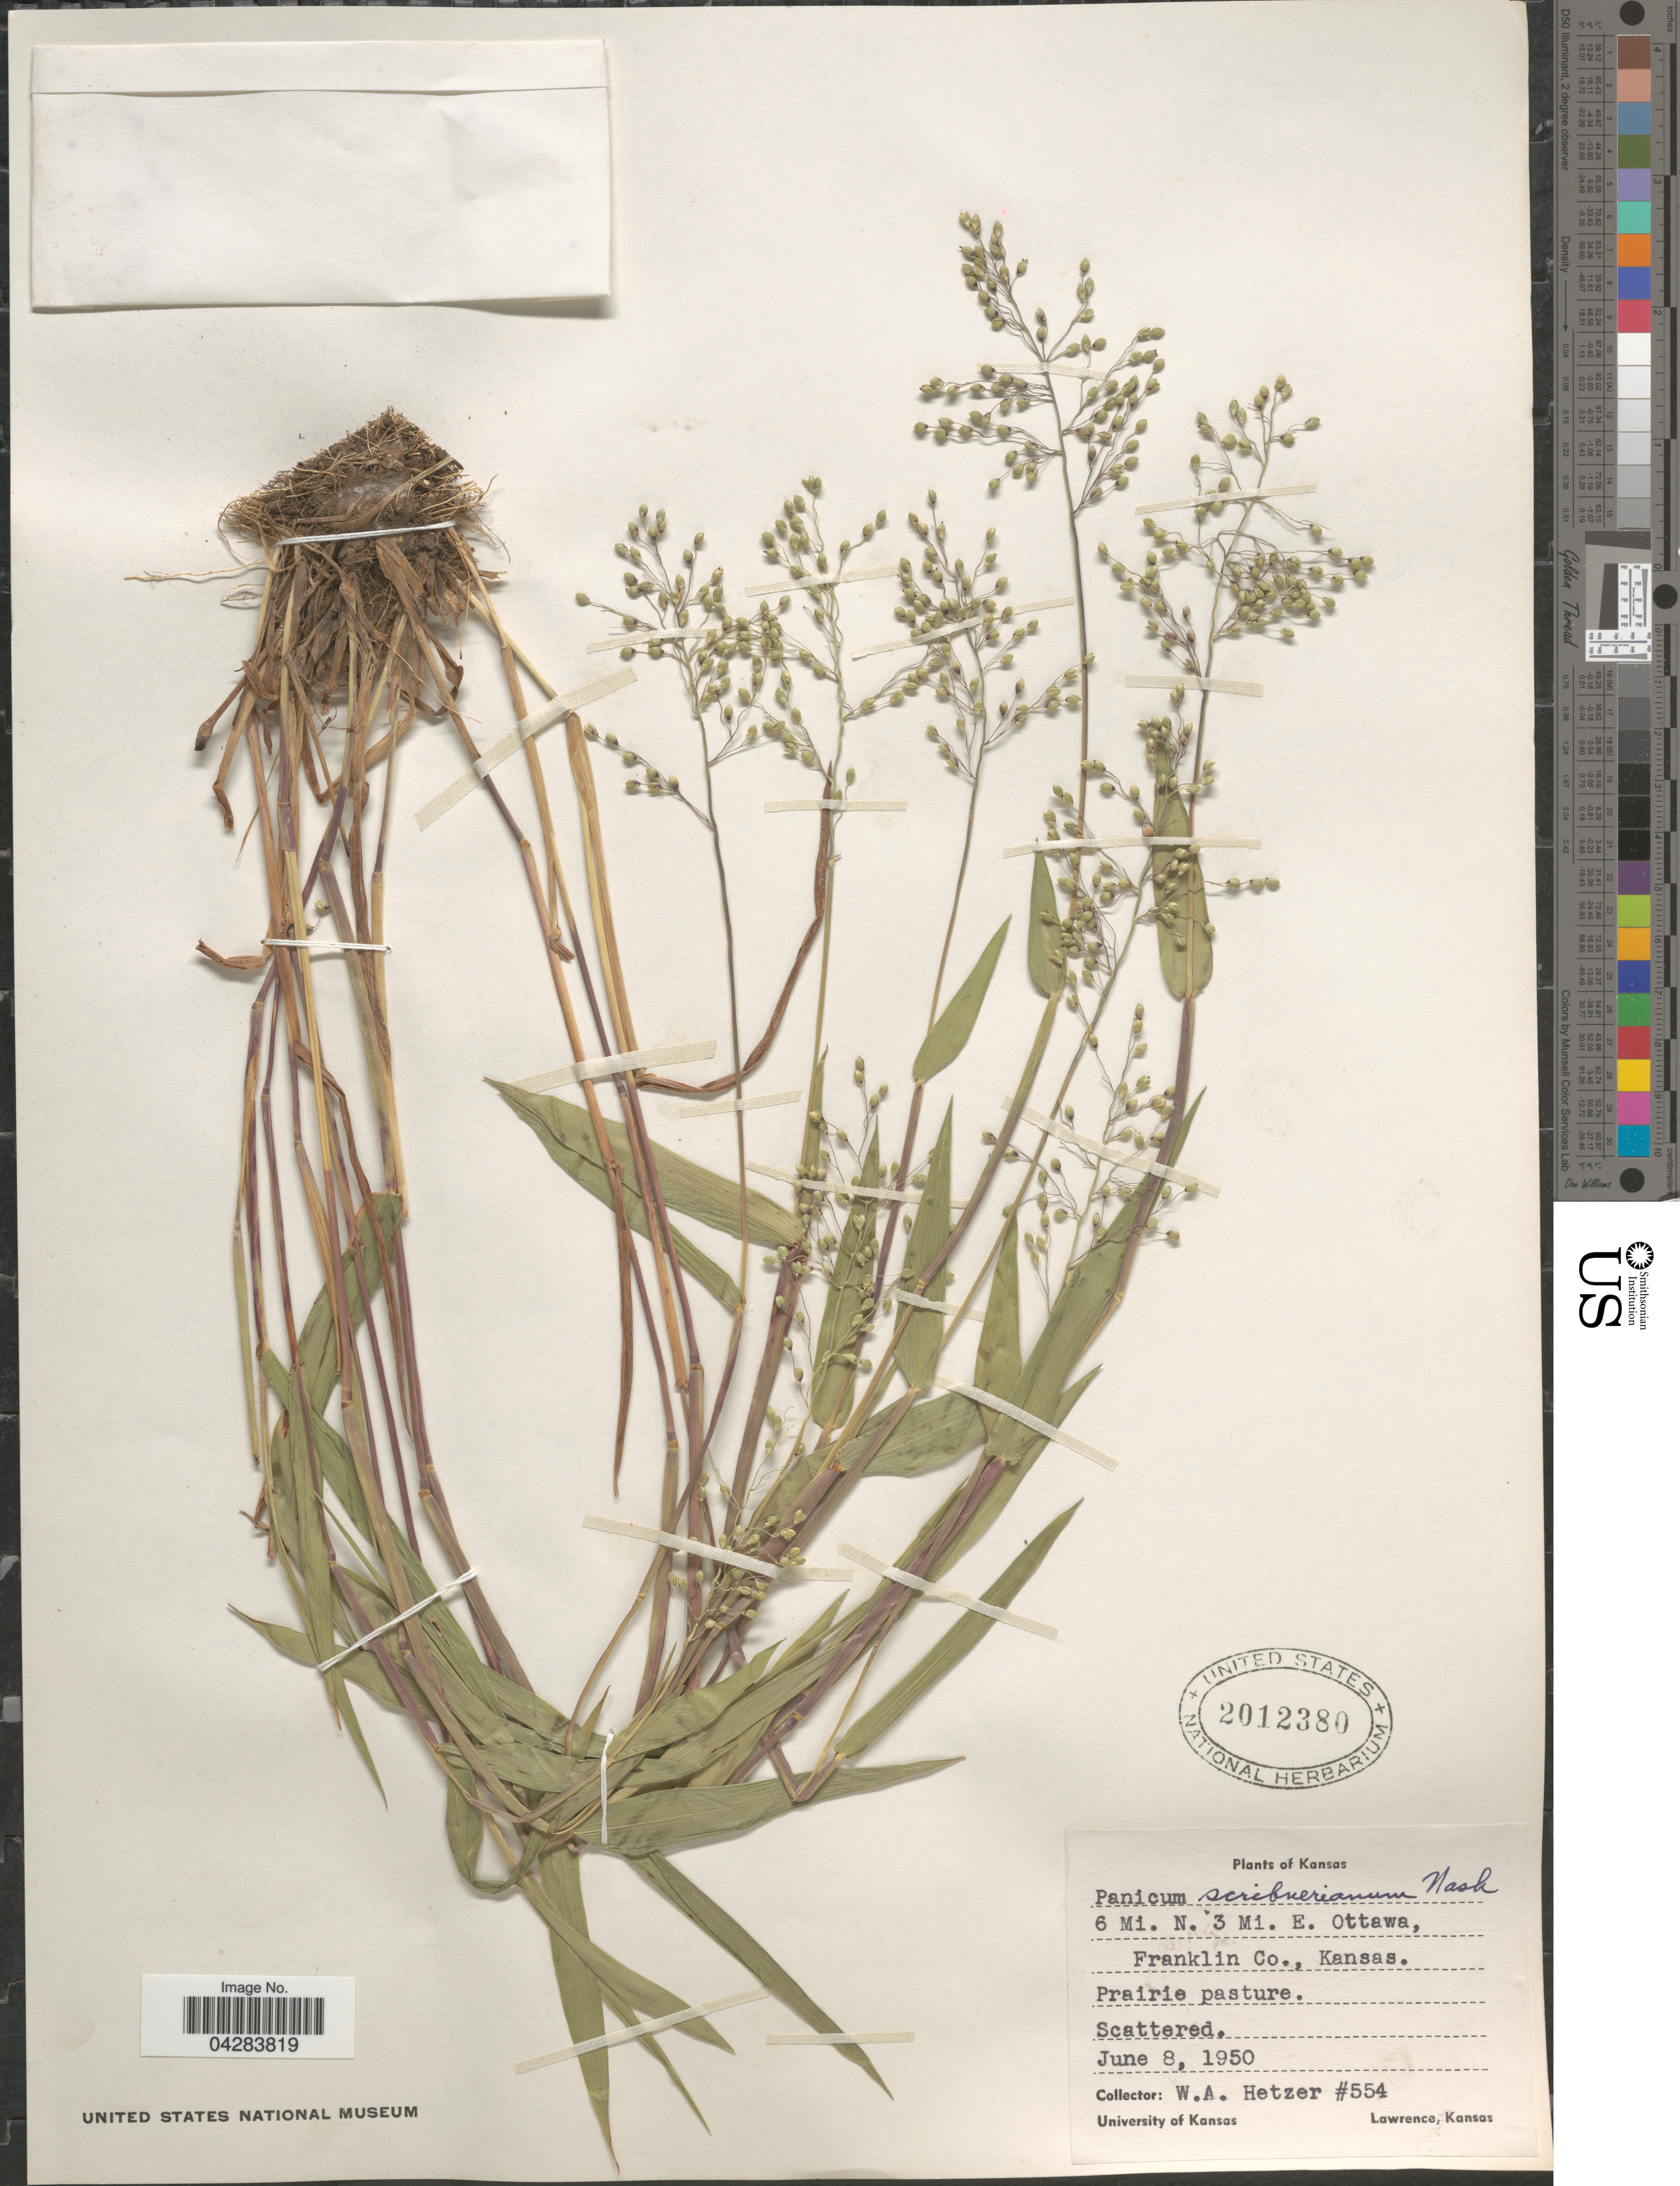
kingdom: Plantae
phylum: Tracheophyta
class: Liliopsida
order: Poales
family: Poaceae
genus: Dichanthelium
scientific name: Dichanthelium oligosanthes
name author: (Schult.) Gould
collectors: W. Hetzer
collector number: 554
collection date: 1950-06-08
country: United States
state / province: Kansas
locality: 6 Mi. N. 3 Mi. E. Ottawa, Franklin Co.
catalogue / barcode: US 2012380